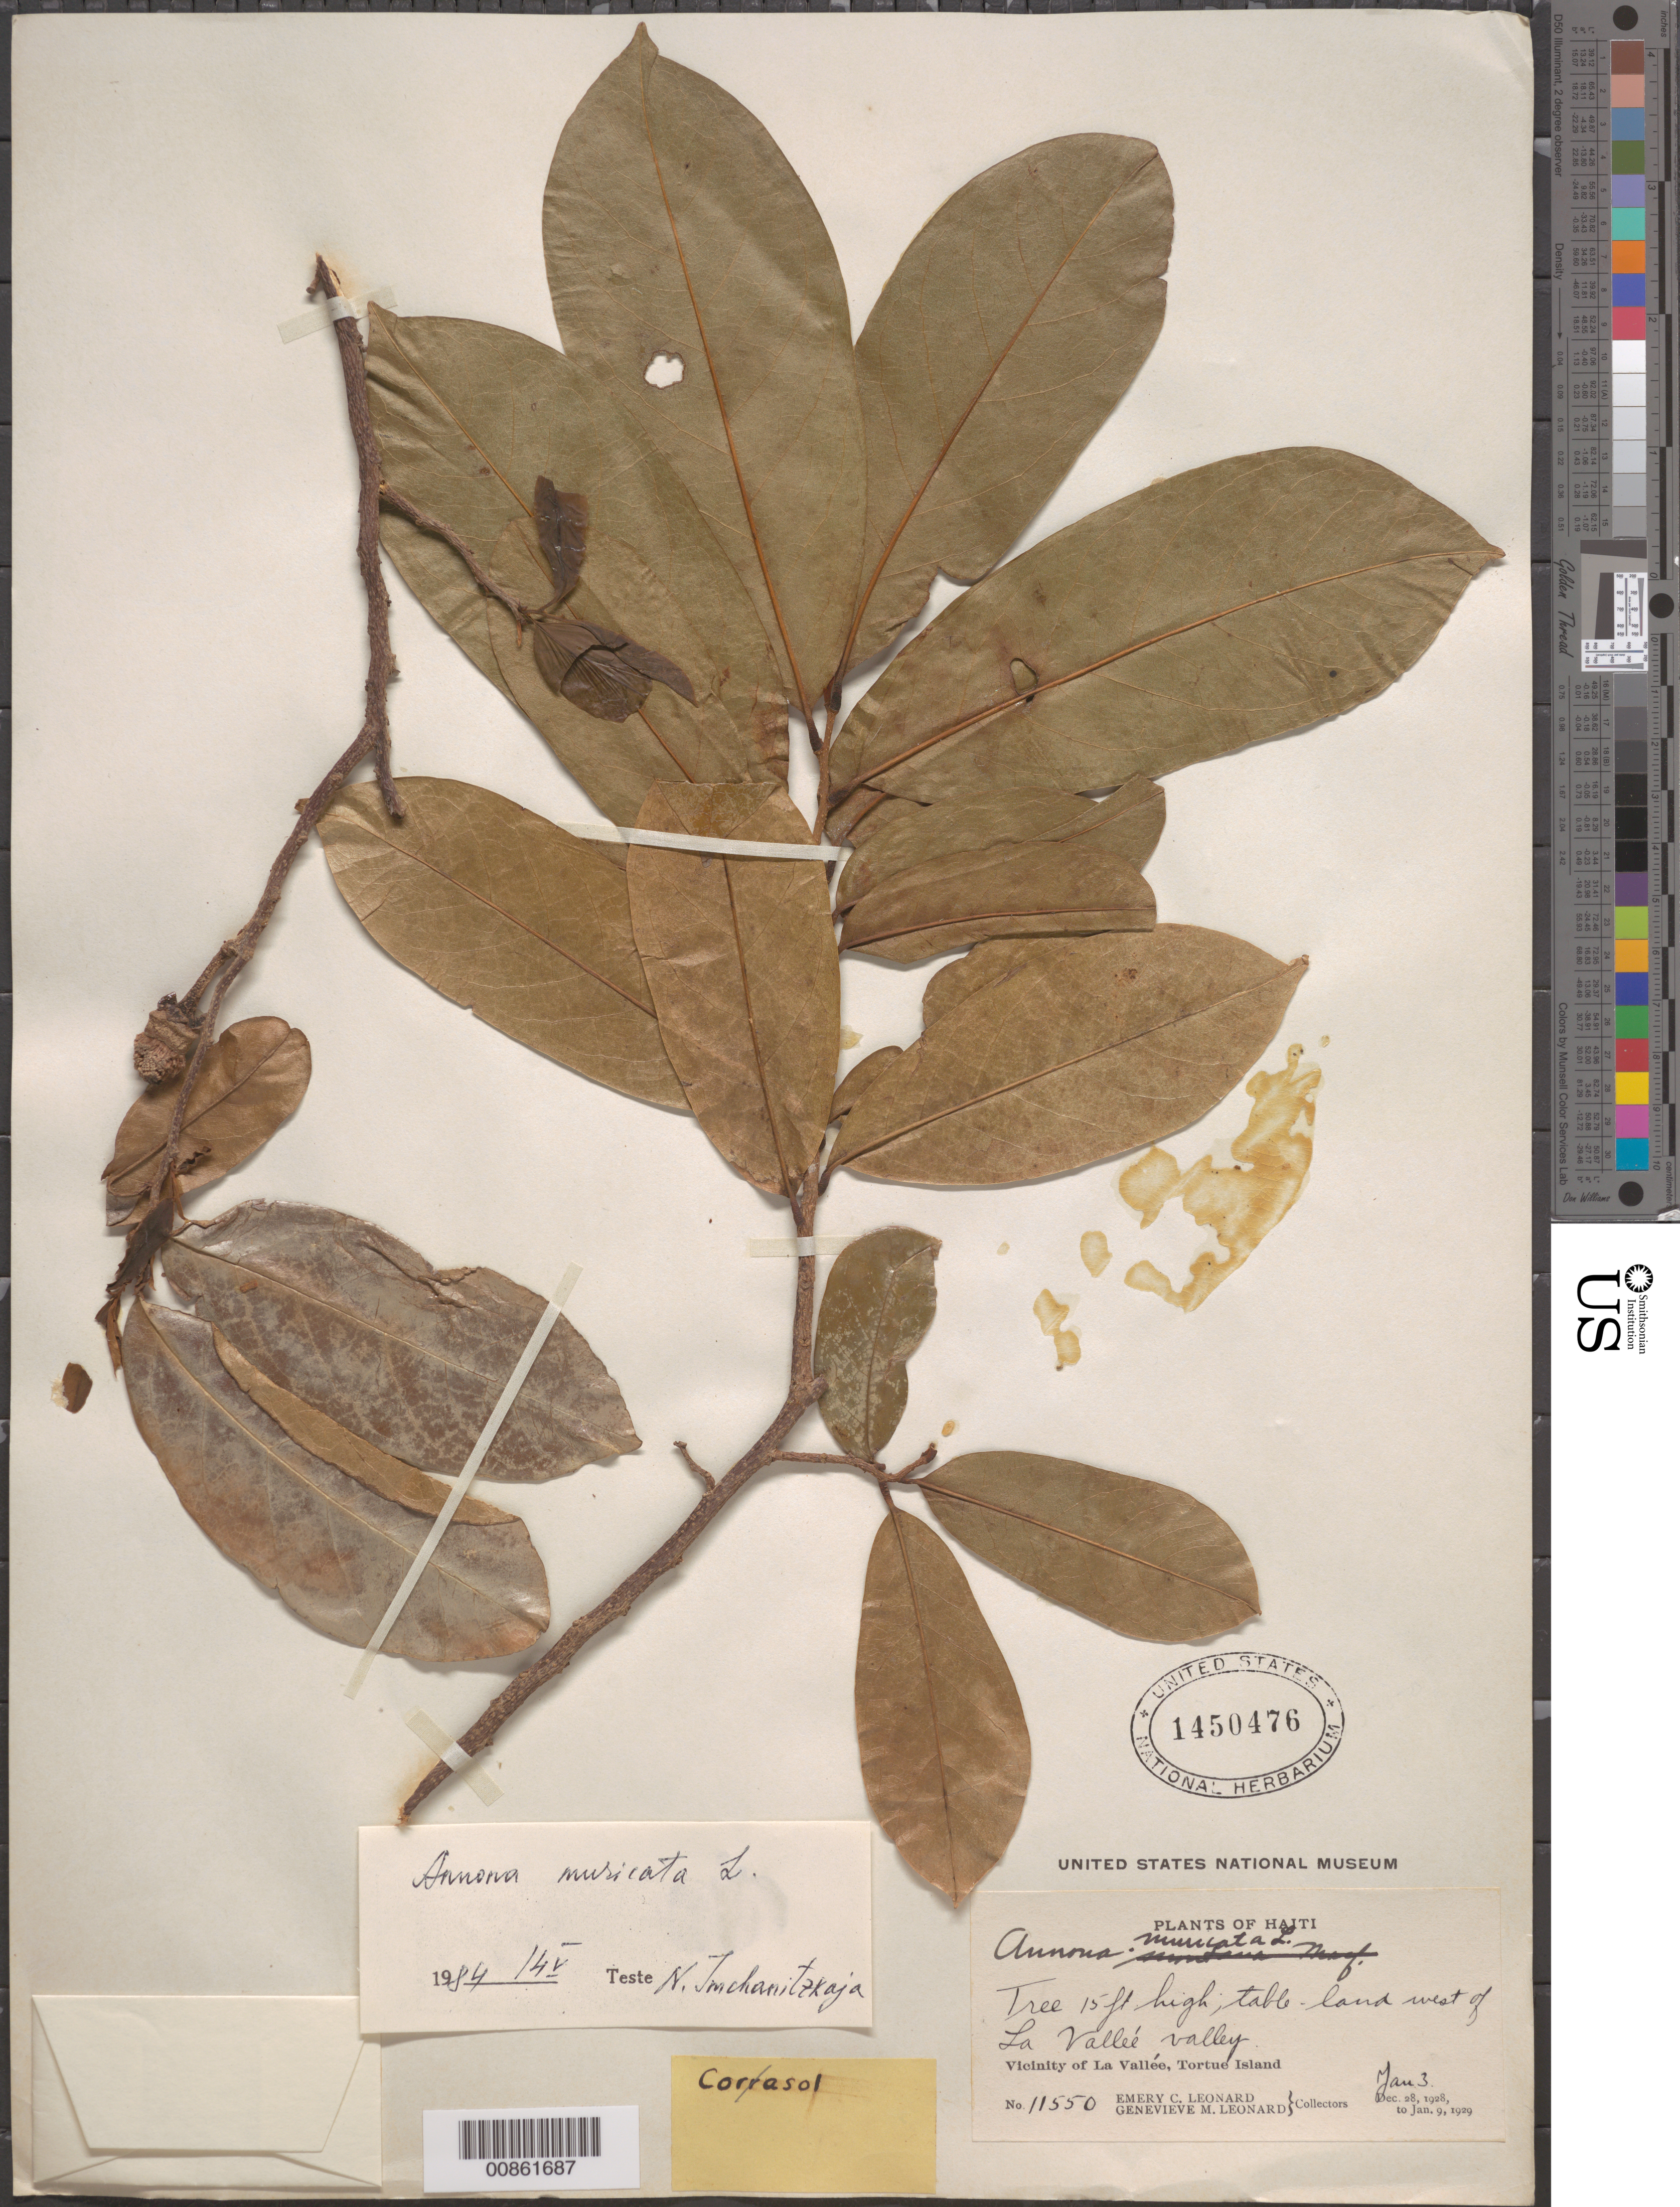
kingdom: Plantae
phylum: Tracheophyta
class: Magnoliopsida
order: Magnoliales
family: Annonaceae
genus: Annona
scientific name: Annona muricata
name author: L.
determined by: Imchanitzkaja, N.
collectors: E. C. Leonard & G. M. Leonard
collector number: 11550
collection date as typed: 03 Jan 1929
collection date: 1929-01-03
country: Haiti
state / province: Nord-Óuest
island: Île de la Tortue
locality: Vicinity of La Vallée, Tortue Island. Table-land west of La Vallée Valley.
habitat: Table-land.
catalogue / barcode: US 1450476